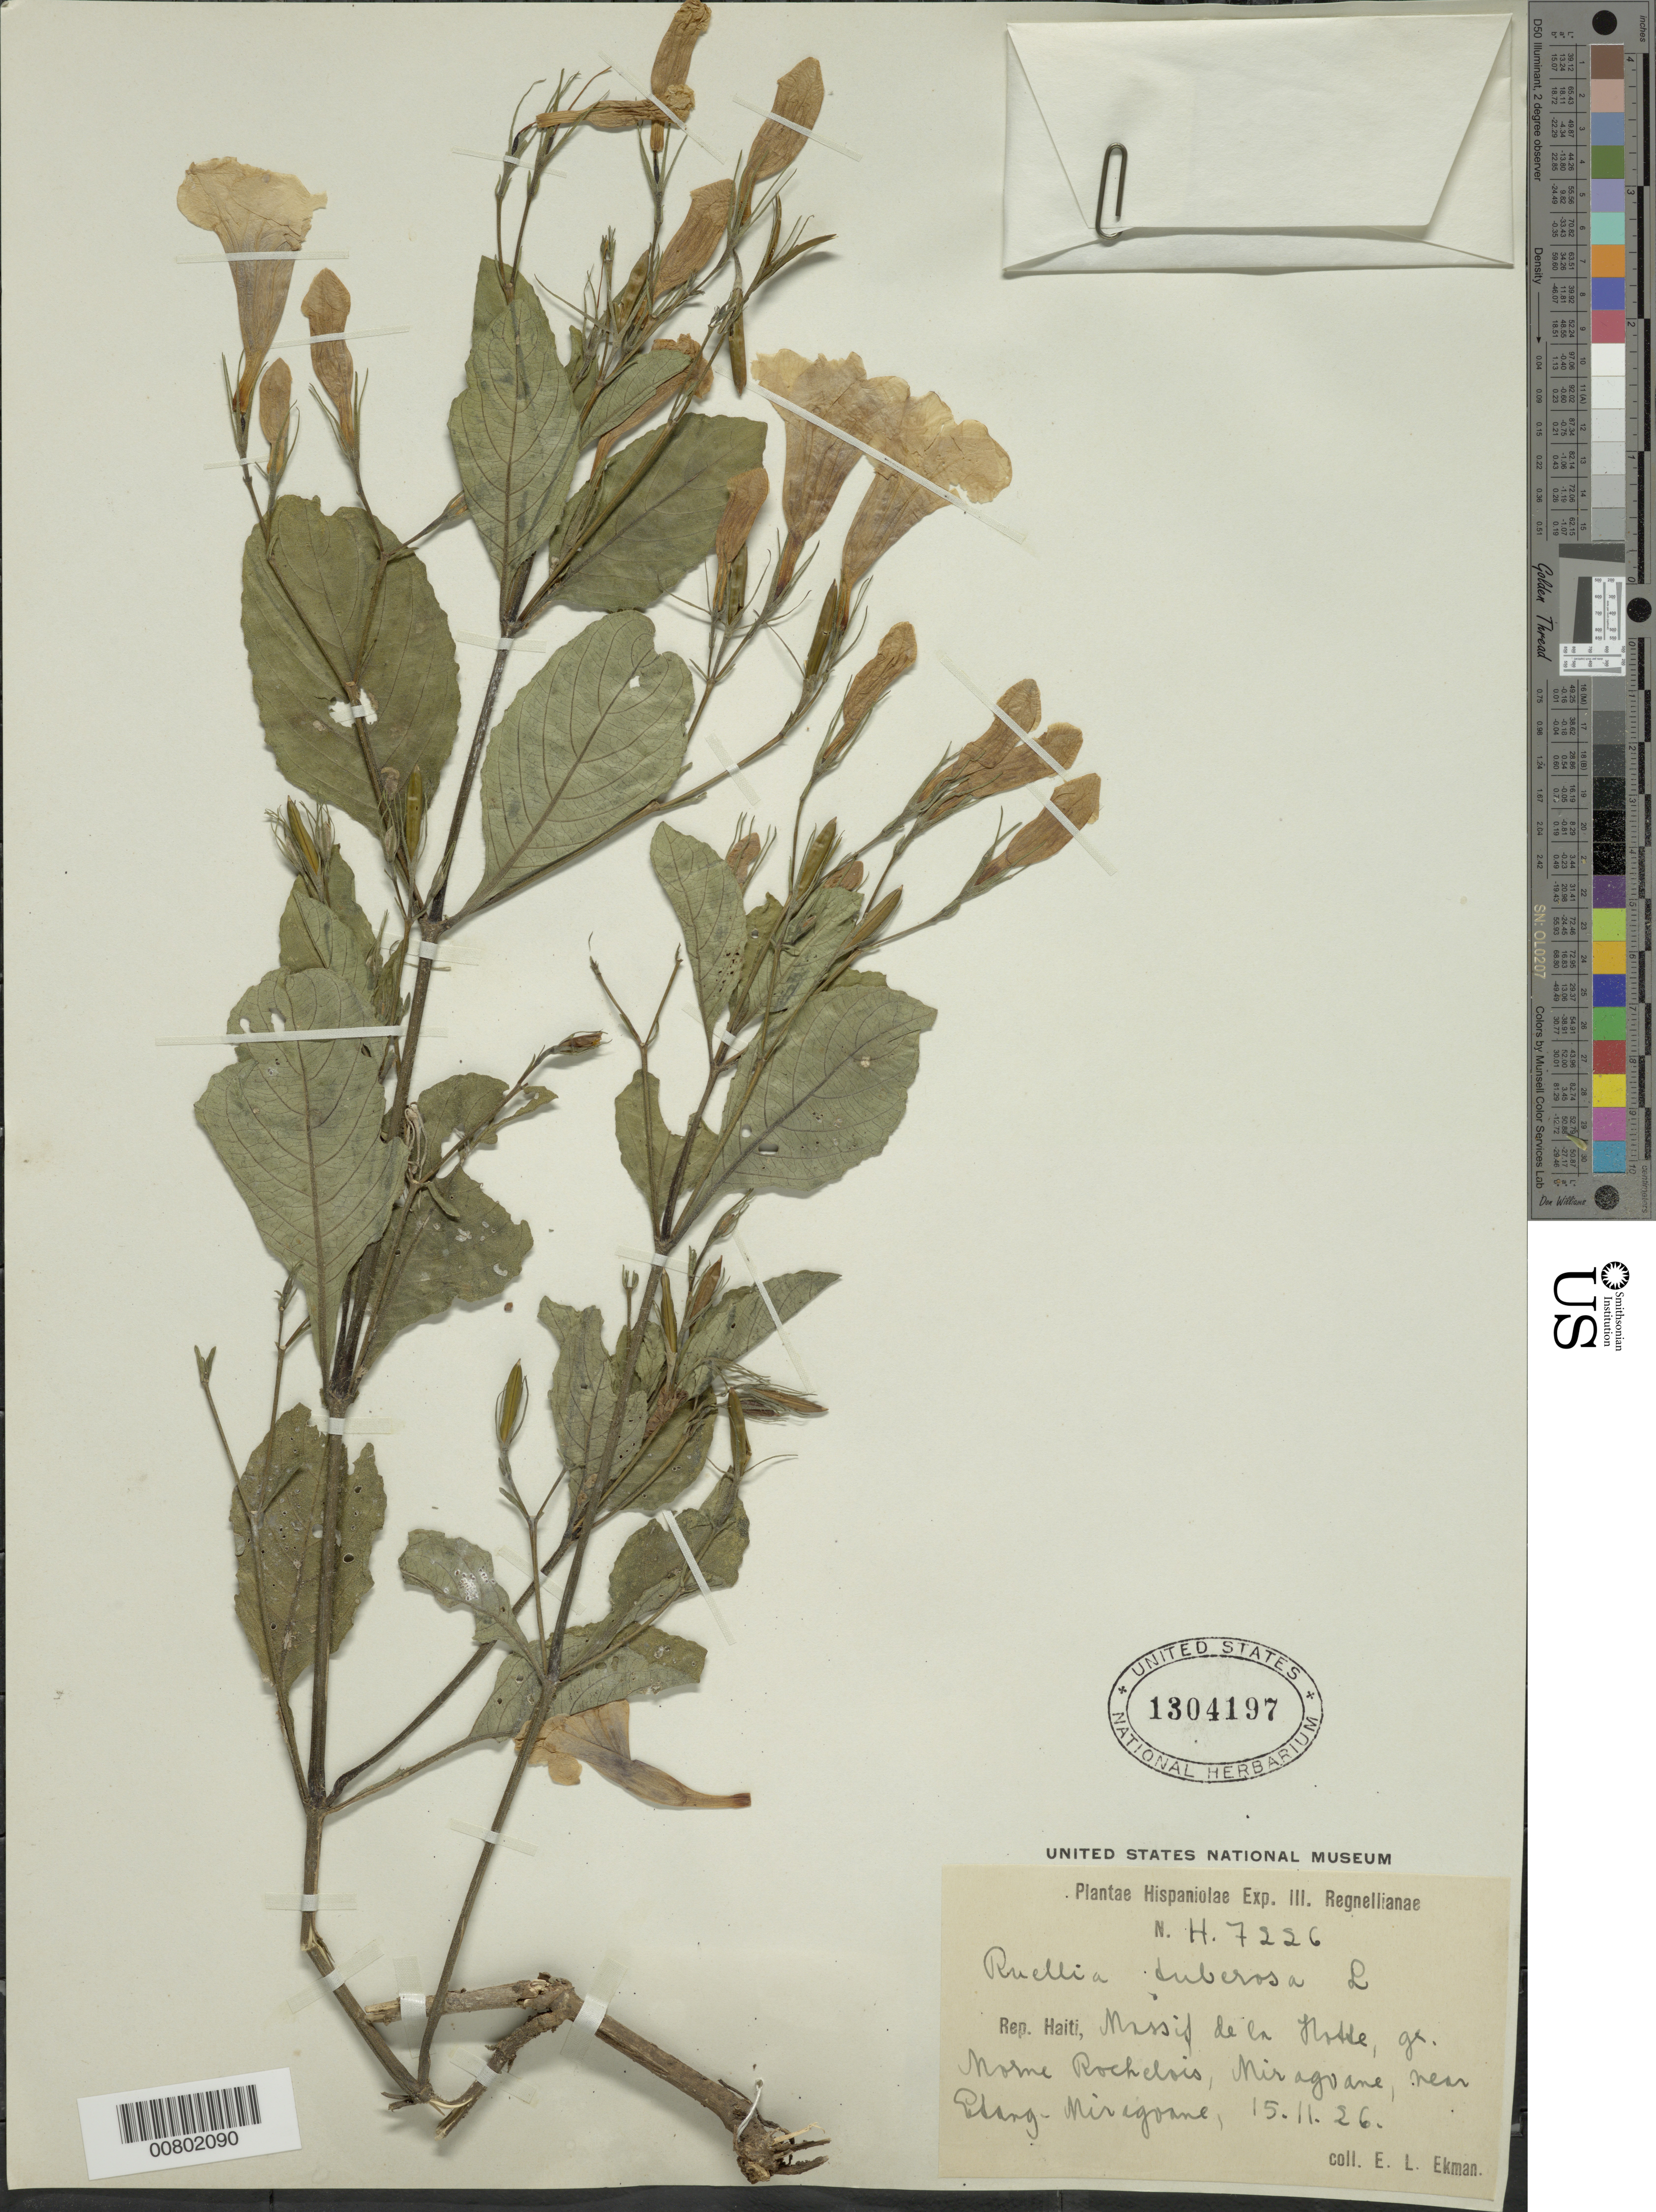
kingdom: Plantae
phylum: Tracheophyta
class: Magnoliopsida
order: Lamiales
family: Acanthaceae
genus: Ruellia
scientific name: Ruellia tuberosa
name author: L.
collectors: E. L. Ekman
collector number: H 7226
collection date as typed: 15 Nov 1926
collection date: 1926-11-15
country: Haiti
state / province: Grand'Anse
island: Hispaniola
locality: Massif de la Hotte, Gros Morne Rochelois, Miragoane, near Etang-Miragoane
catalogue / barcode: US 1304197